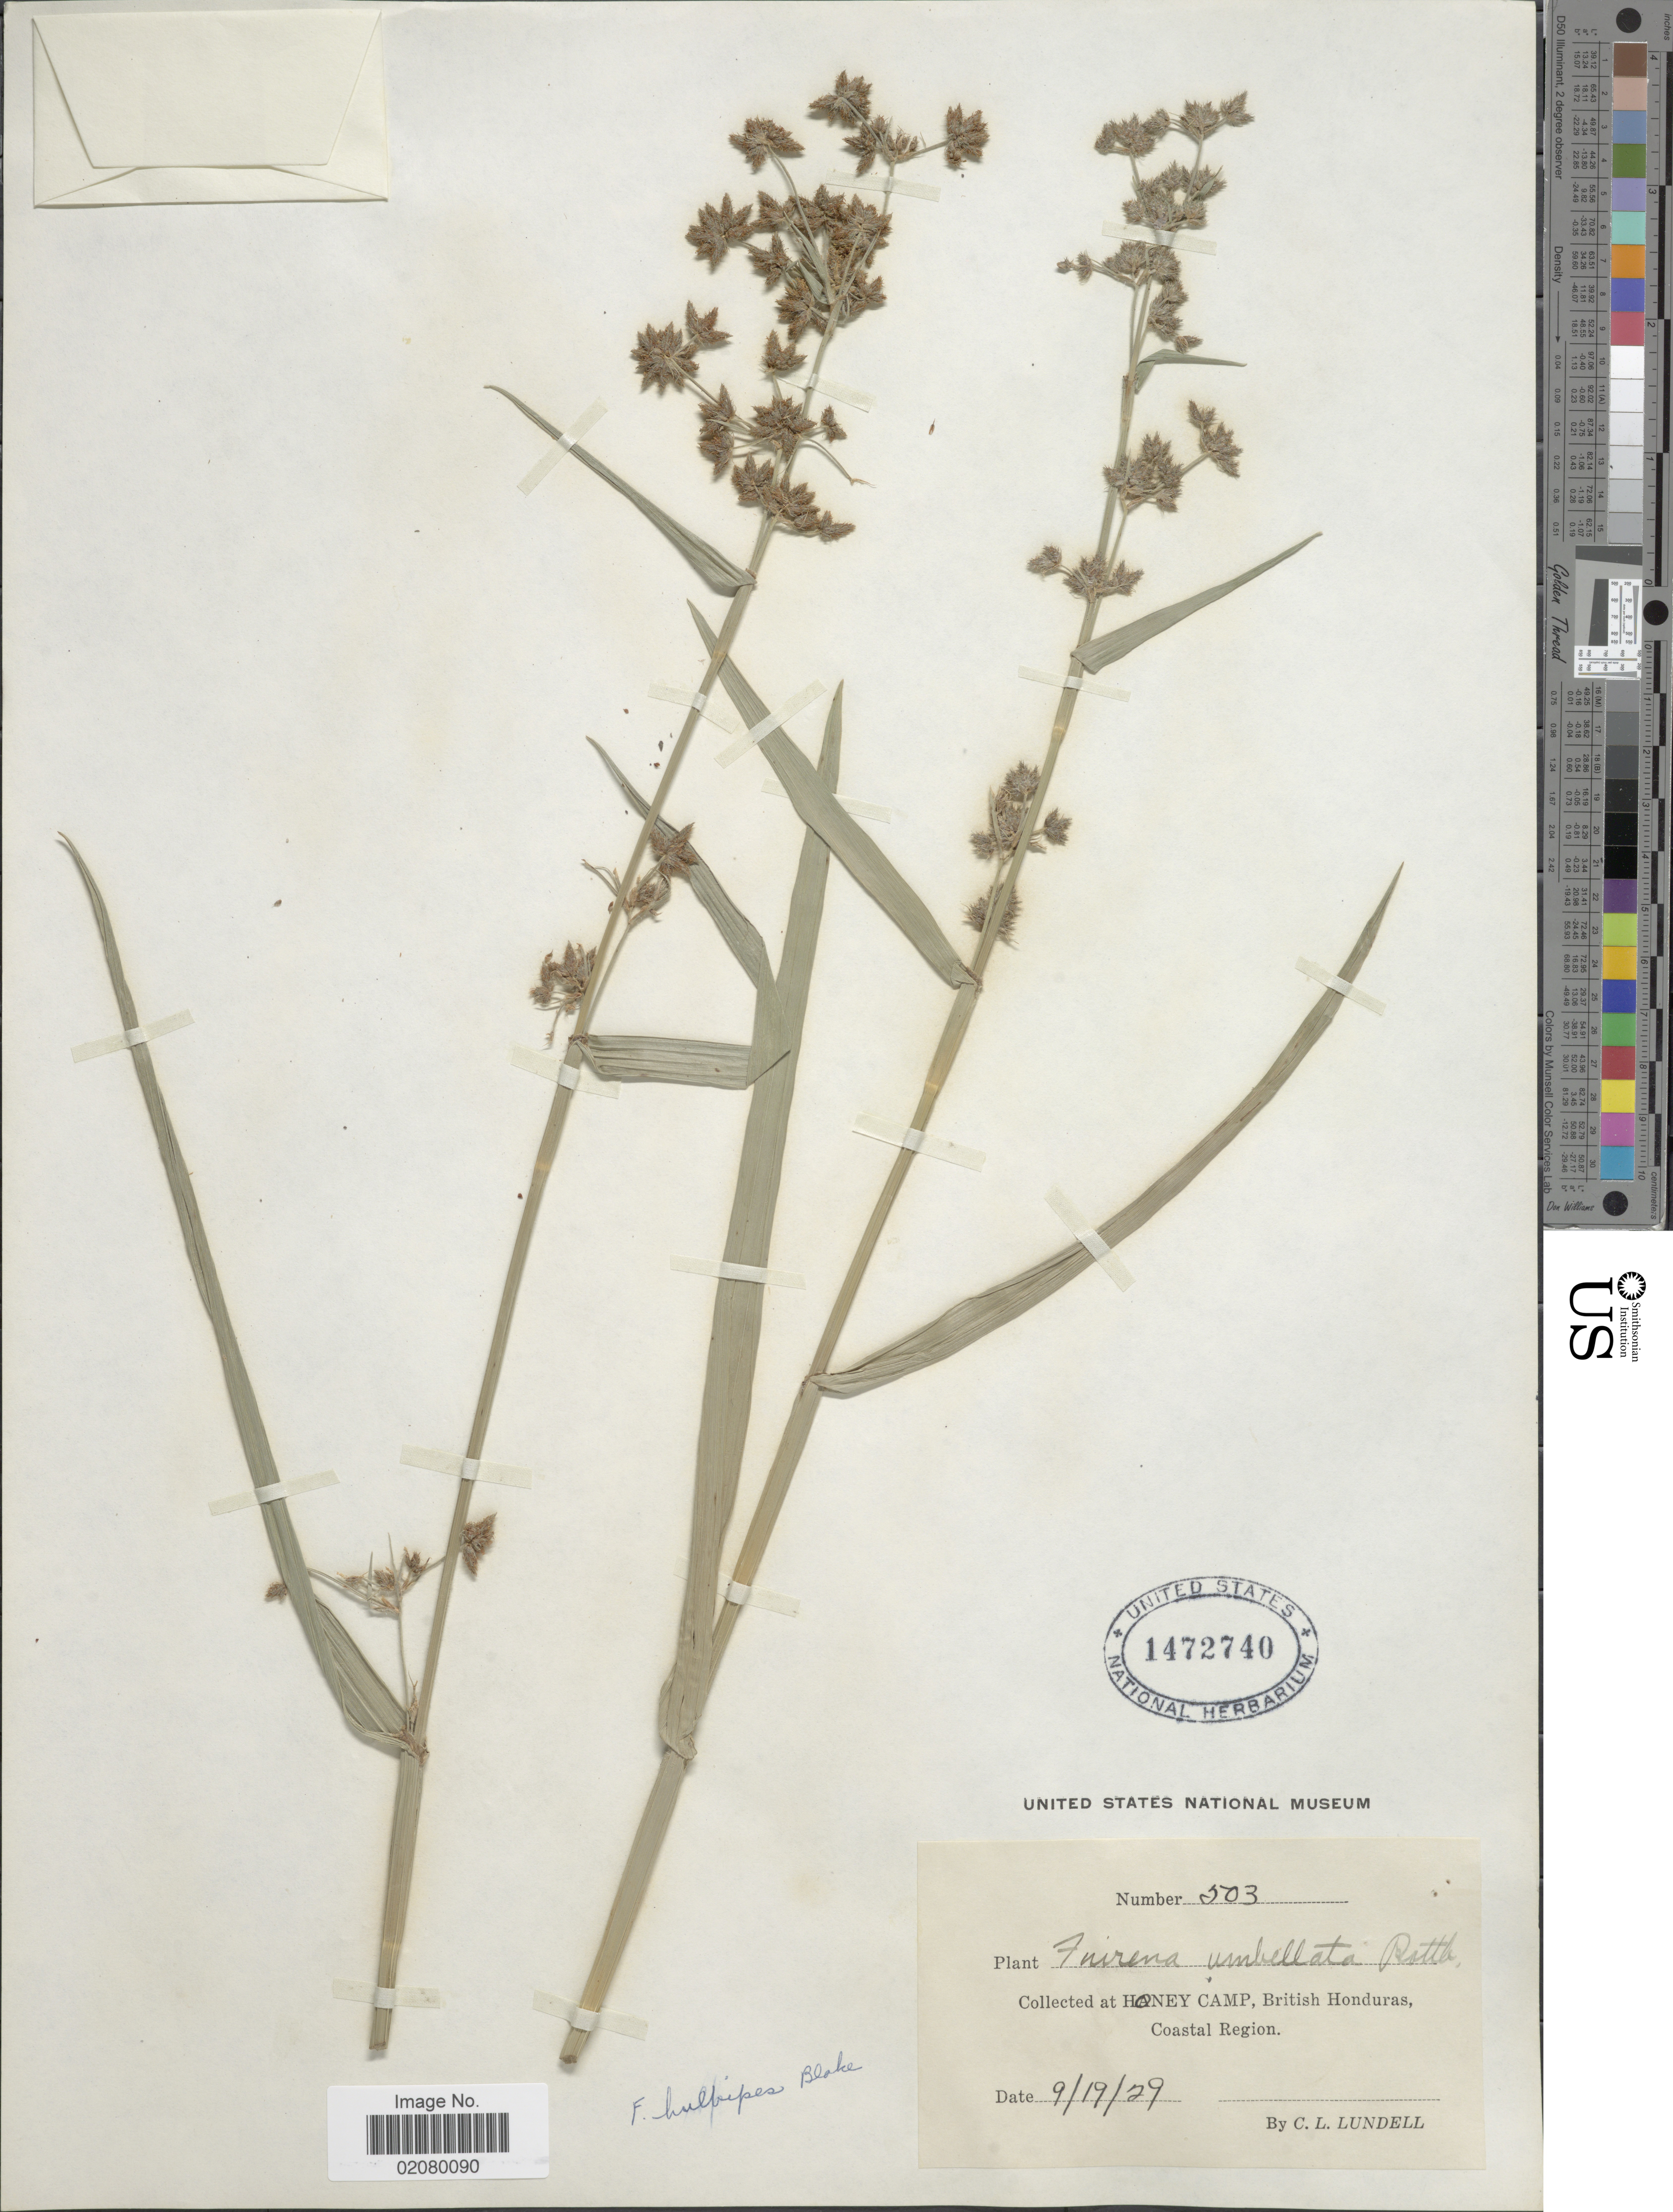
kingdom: Plantae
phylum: Tracheophyta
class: Liliopsida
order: Poales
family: Cyperaceae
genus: Fuirena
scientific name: Fuirena camptotricha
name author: C. Wright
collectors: C. L. Lundell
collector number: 503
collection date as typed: Transcribed d/m/y: 19/9/29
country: Belize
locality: Honey Camp, British Honduras, Coastal Region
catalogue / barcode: US 1472740